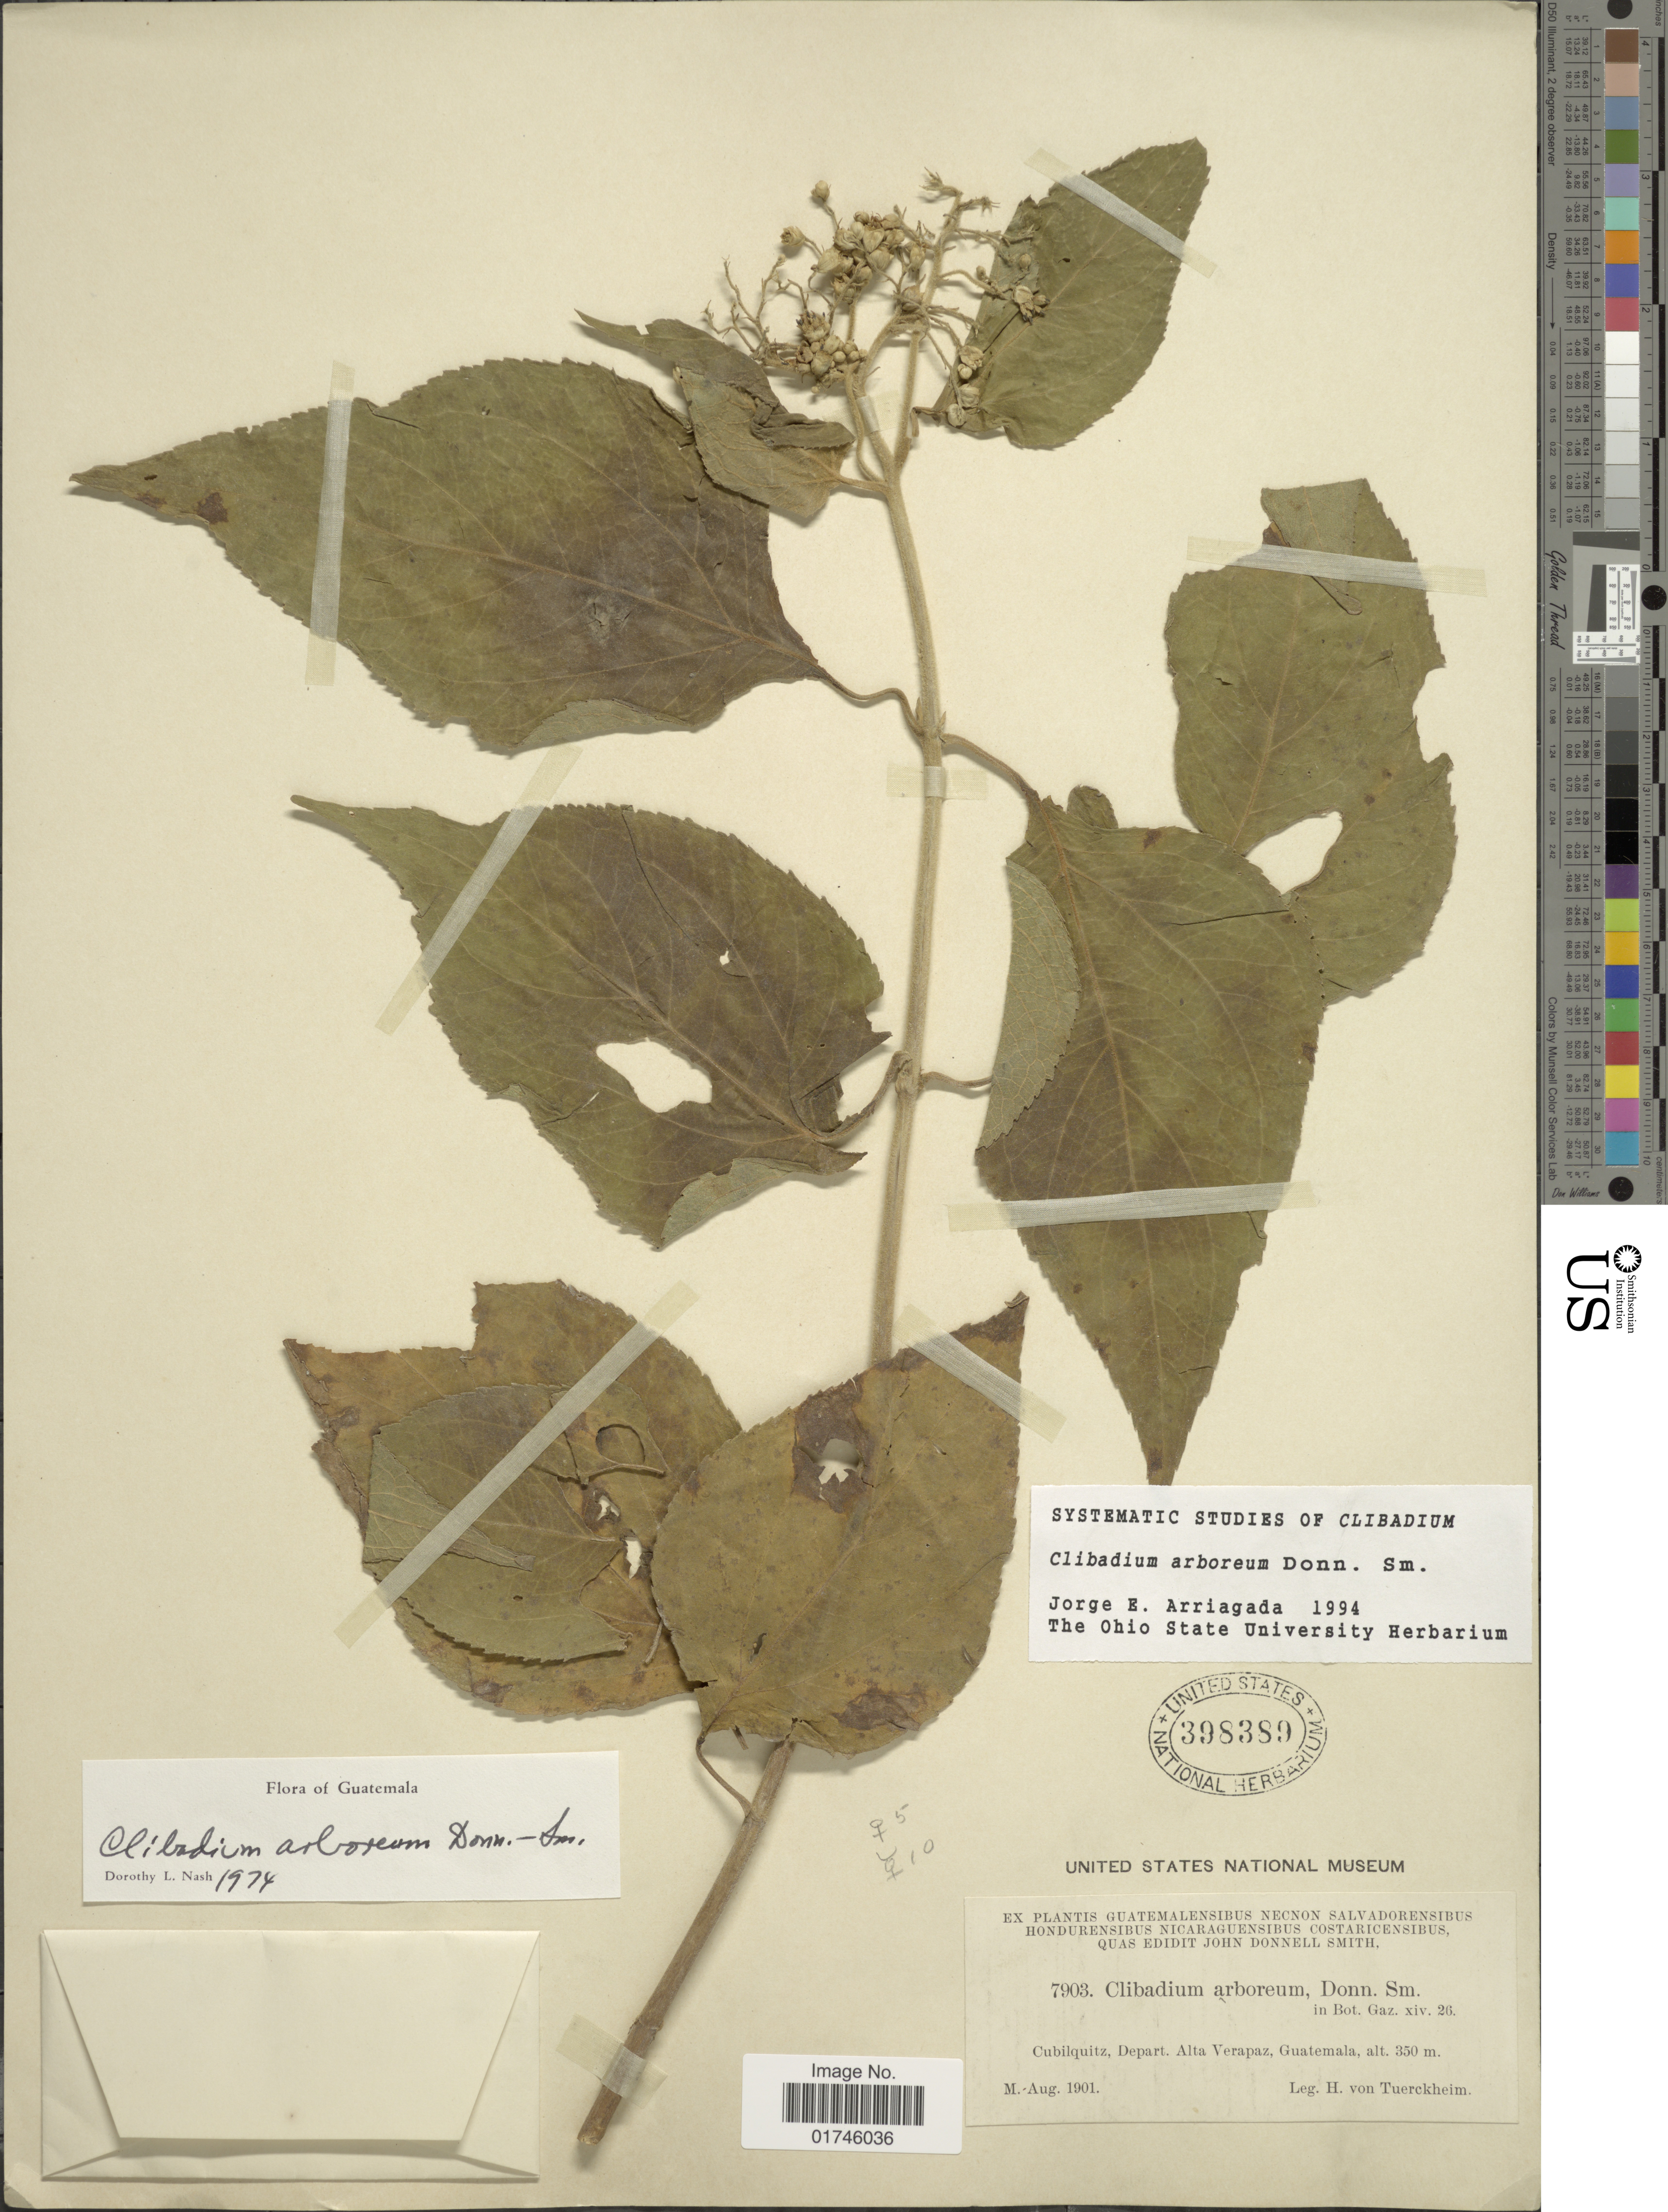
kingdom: Plantae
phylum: Tracheophyta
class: Magnoliopsida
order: Asterales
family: Asteraceae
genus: Clibadium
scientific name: Clibadium arboreum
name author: Donn. Sm.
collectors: H. von Türckheim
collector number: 7903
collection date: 1901-08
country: Mexico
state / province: Veracruz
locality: Cubilquitz, Depart. Alta Verapaz, Guatemala.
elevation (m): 350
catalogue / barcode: US 398389